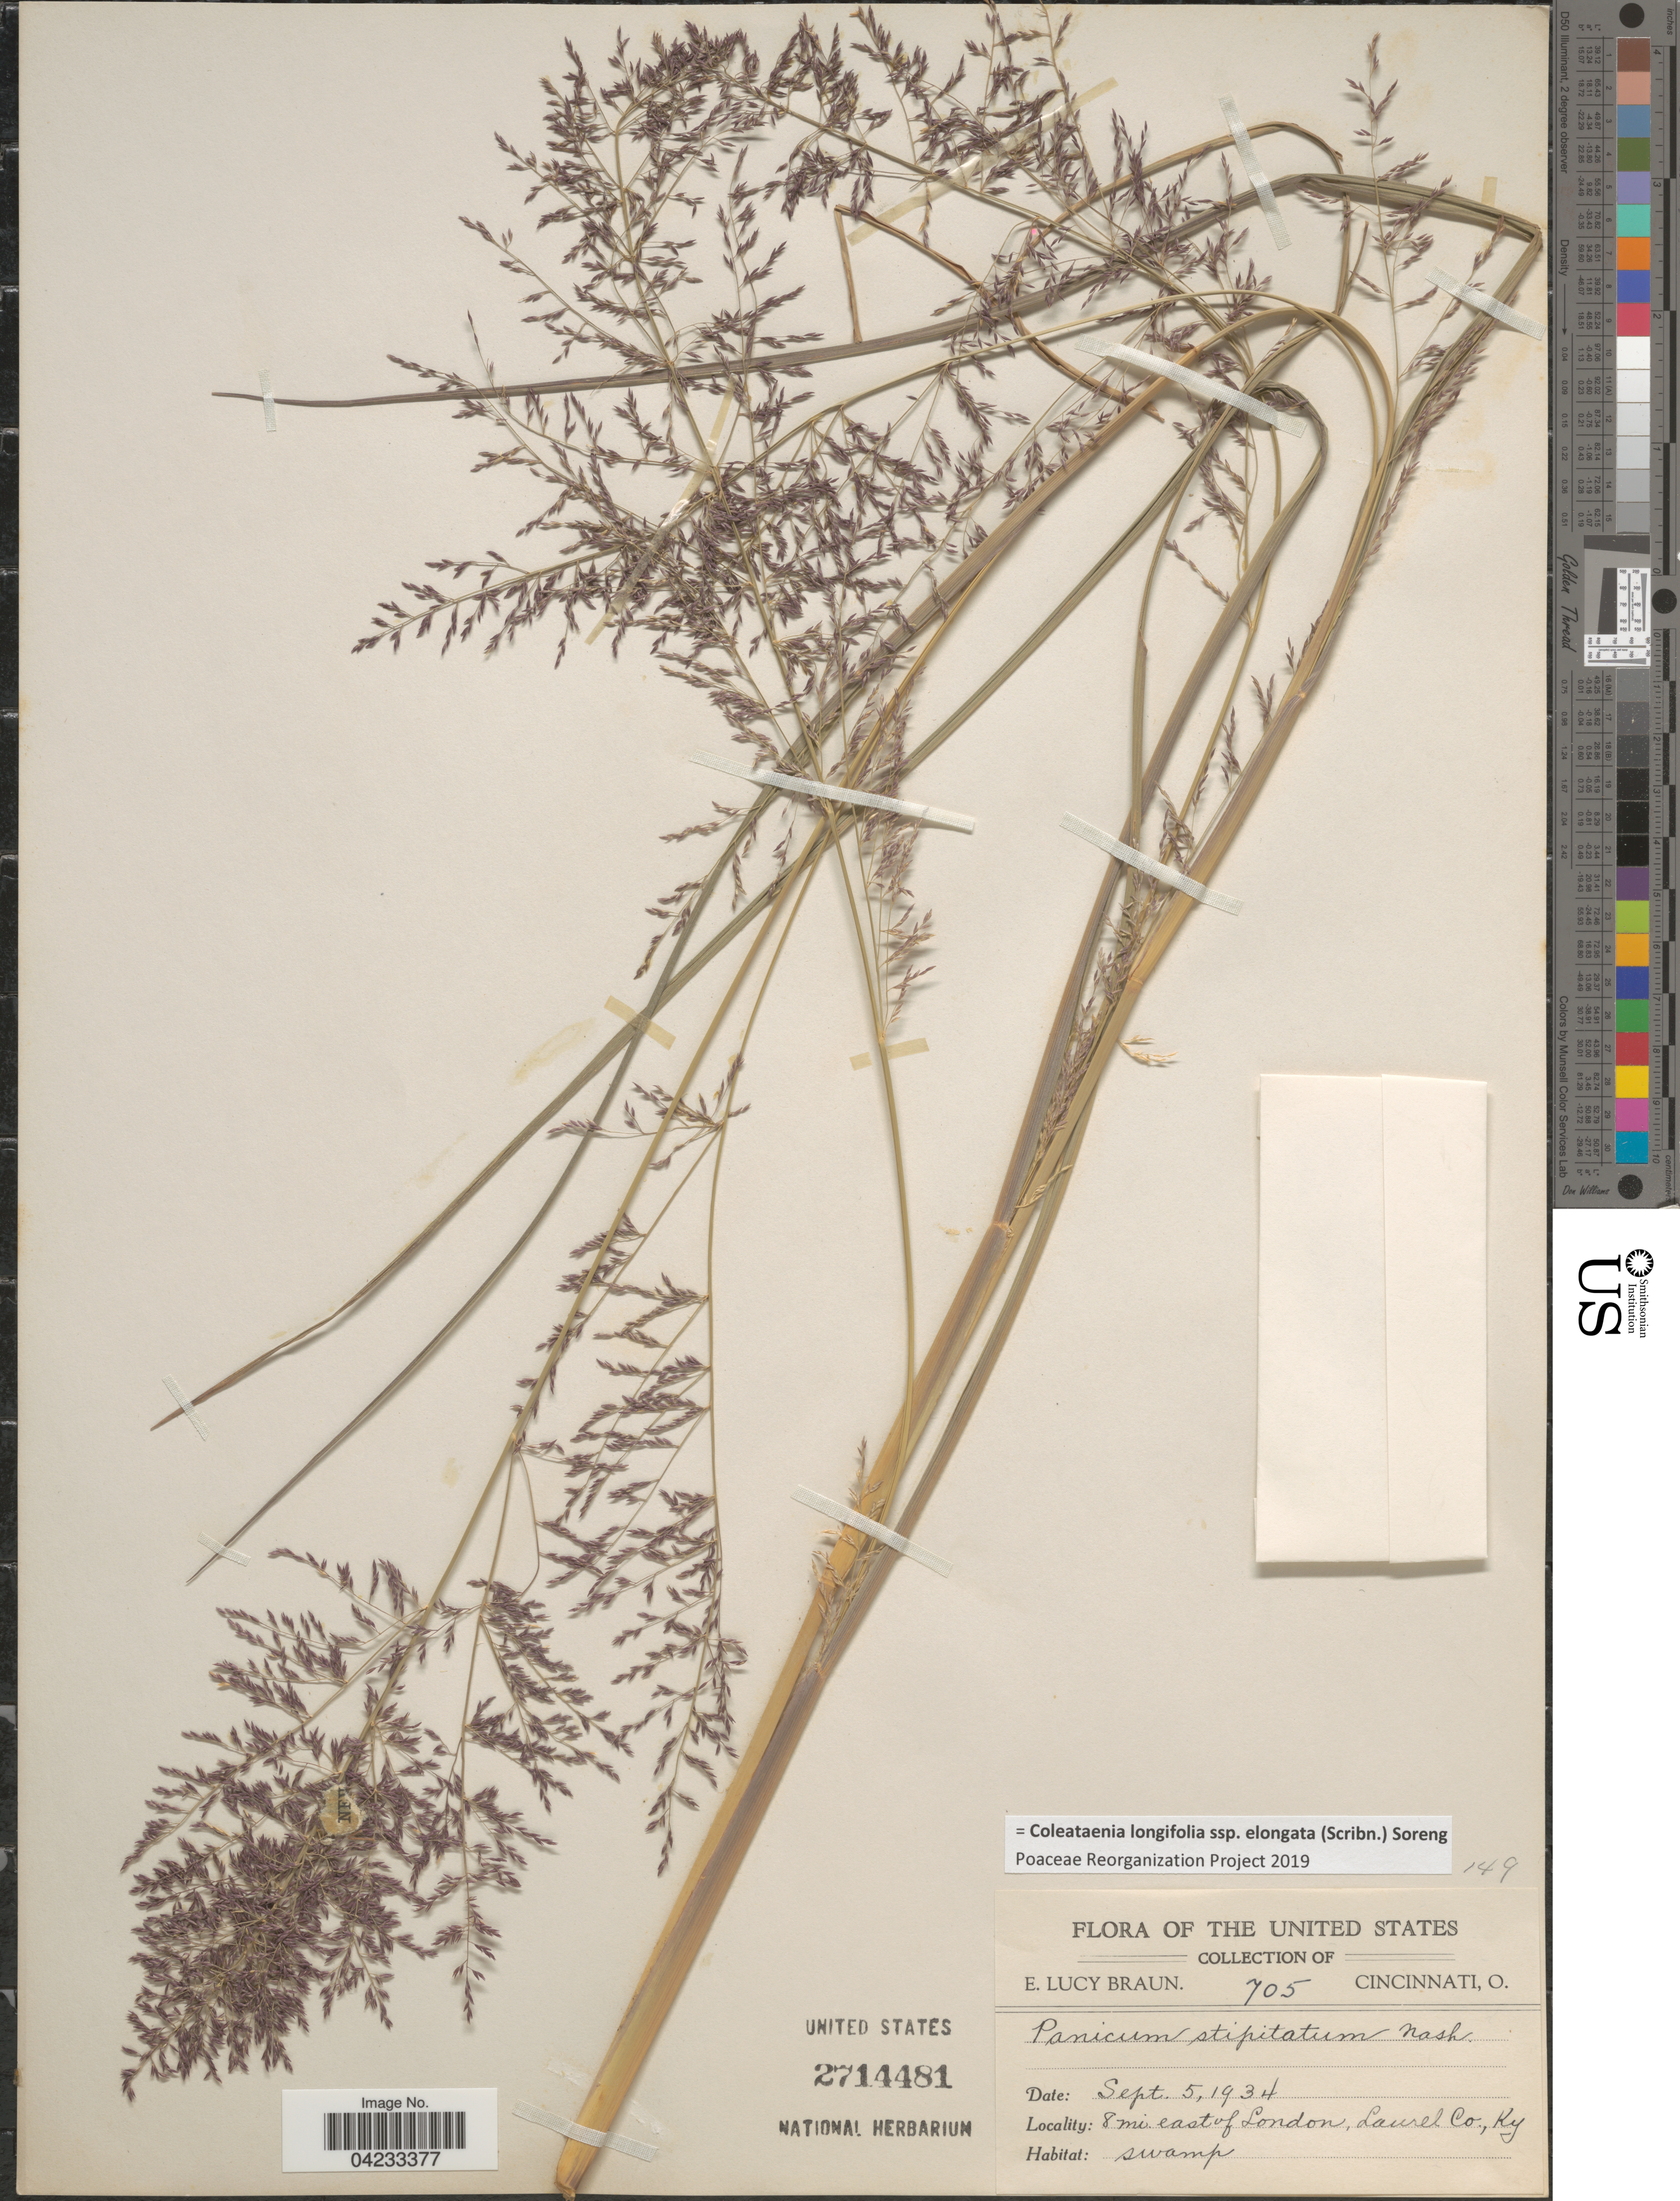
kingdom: Plantae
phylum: Tracheophyta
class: Liliopsida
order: Poales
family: Poaceae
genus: Coleataenia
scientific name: Coleataenia longifolia subsp. elongata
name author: (Scribn.) Soreng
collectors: E. L. Braun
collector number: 705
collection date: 1934-09-05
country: United States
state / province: Kentucky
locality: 8 mi. east of London, Laurel Co.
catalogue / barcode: US 2714481